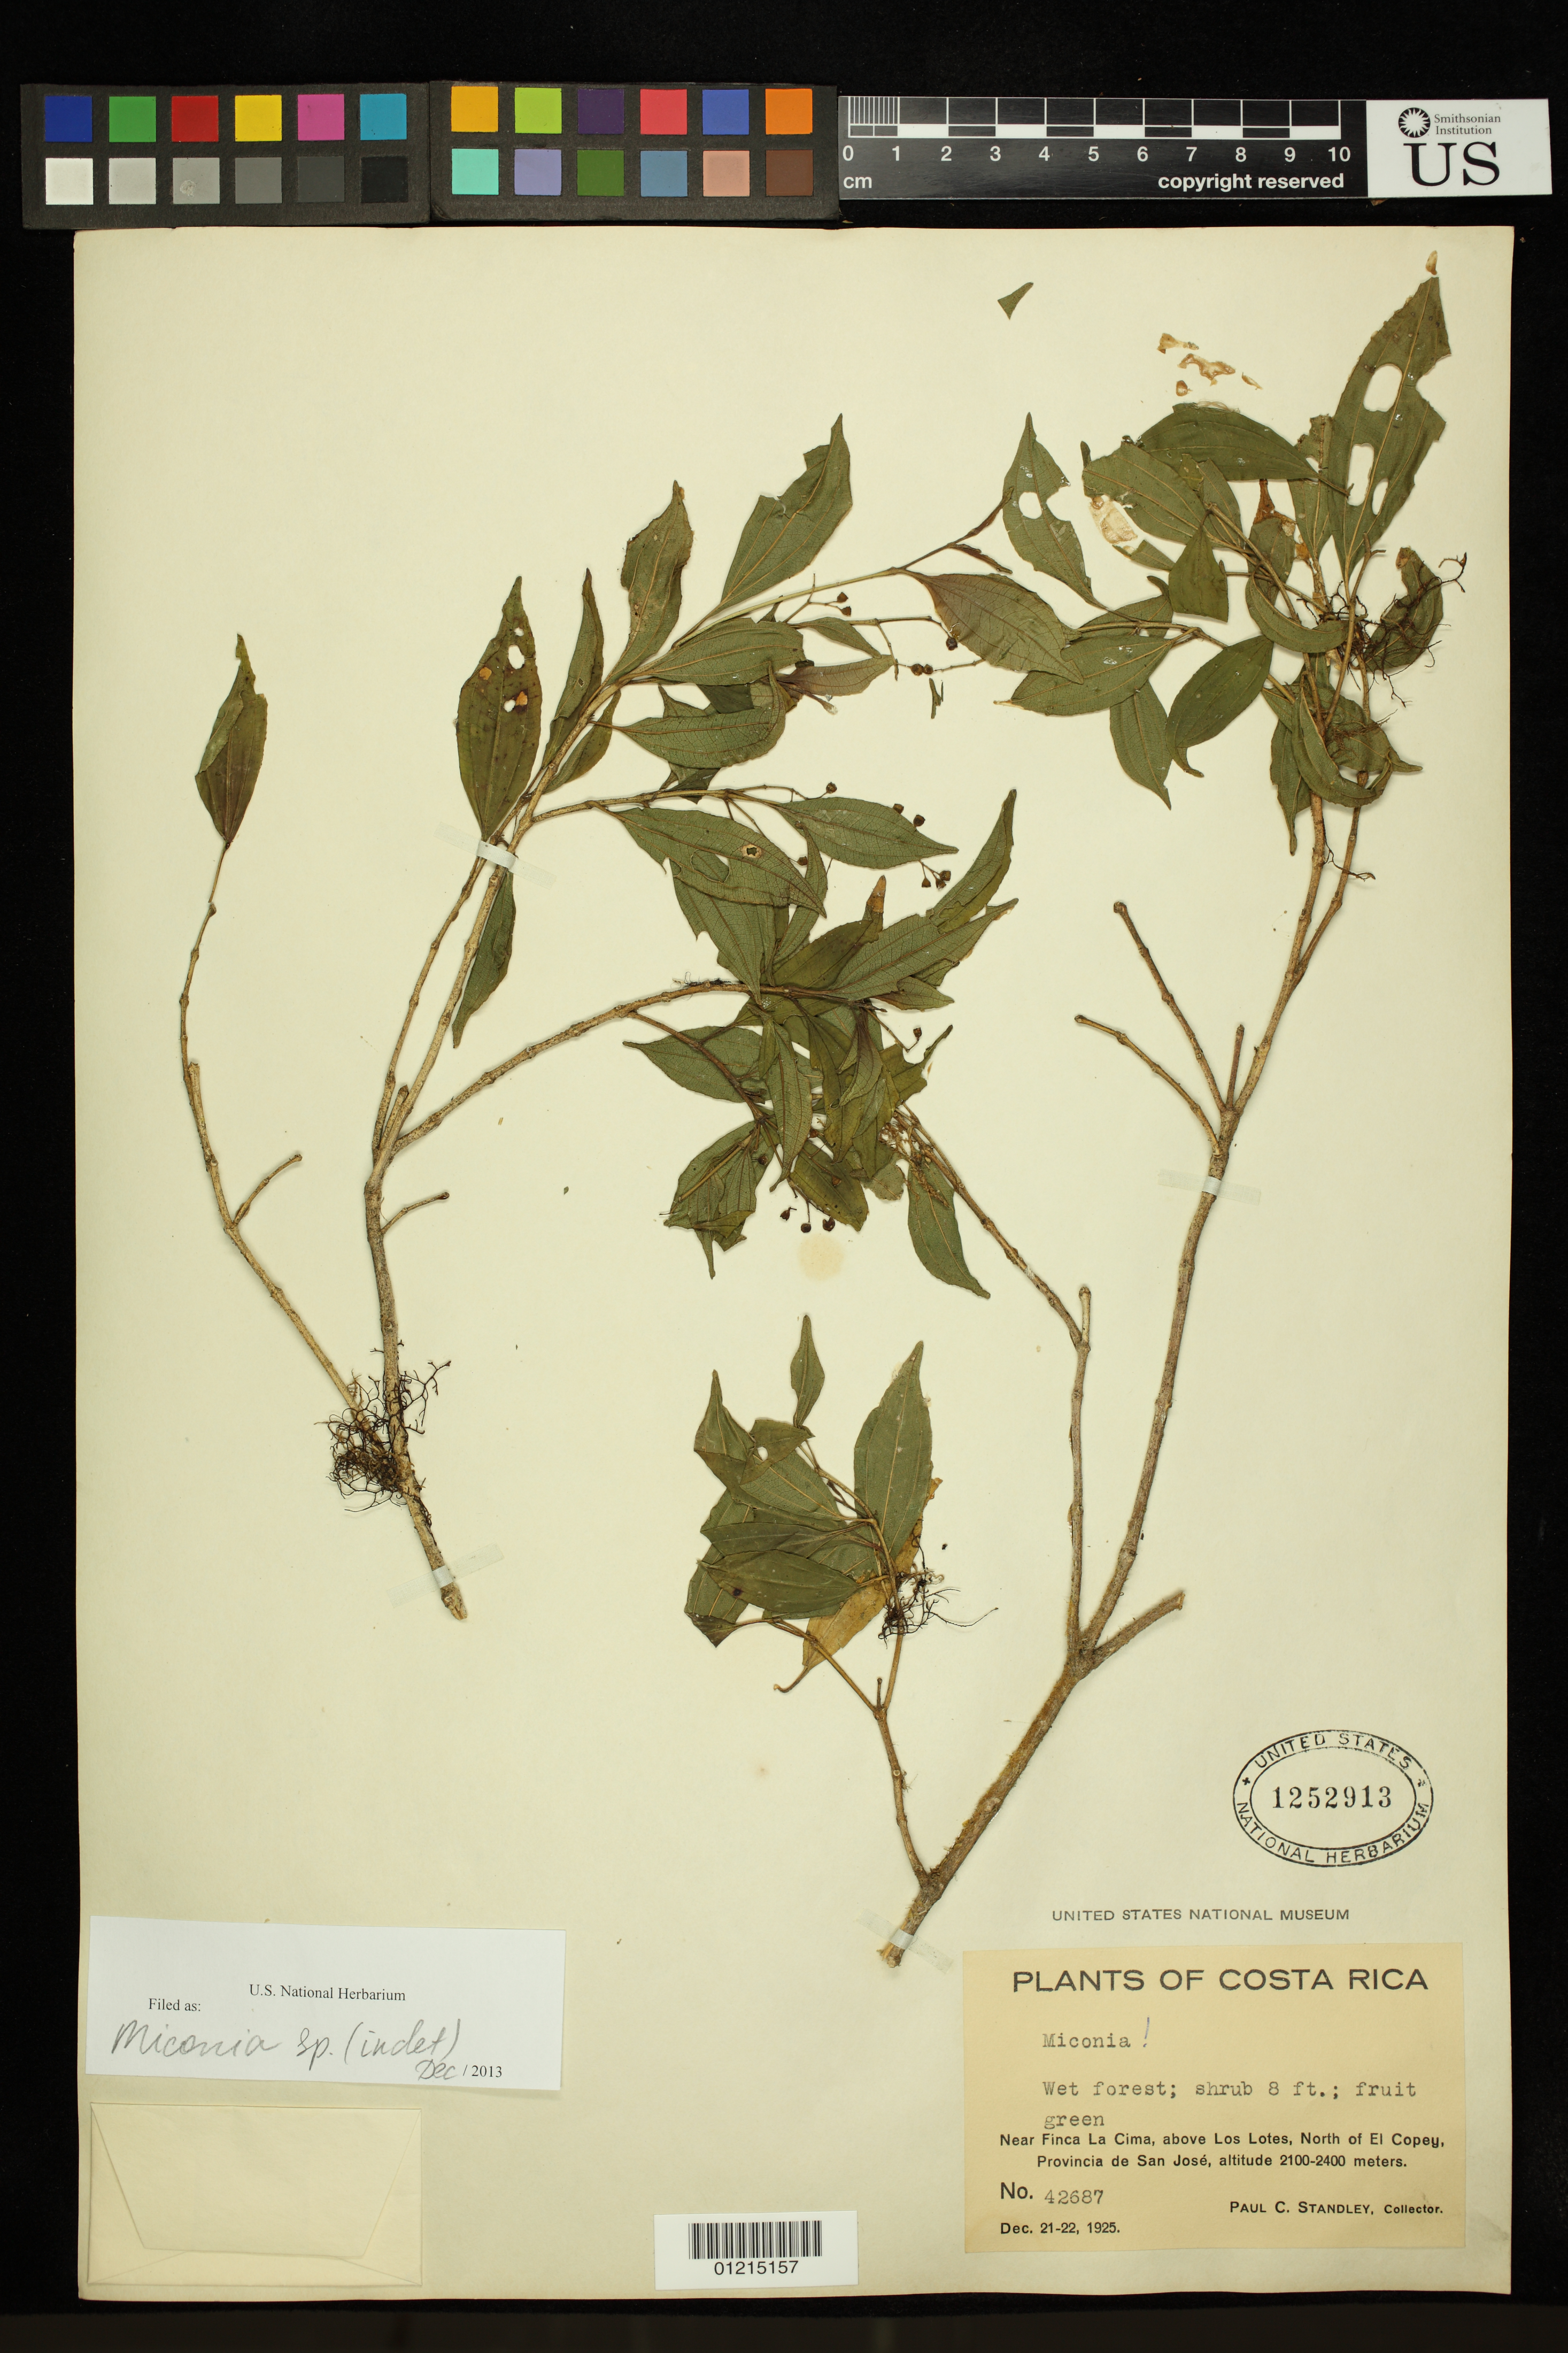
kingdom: Plantae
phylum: Tracheophyta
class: Magnoliopsida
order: Myrtales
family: Melastomataceae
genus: Miconia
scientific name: Miconia sp.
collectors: P. C. Standley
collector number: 42687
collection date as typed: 21 Dec 1925 and 22 Dec 1925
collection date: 1925-12-21,1925-12-22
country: Costa Rica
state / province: San José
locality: Near Finca La Cima, above Los Lotes, N of El Copey.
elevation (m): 2100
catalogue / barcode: US 1252913